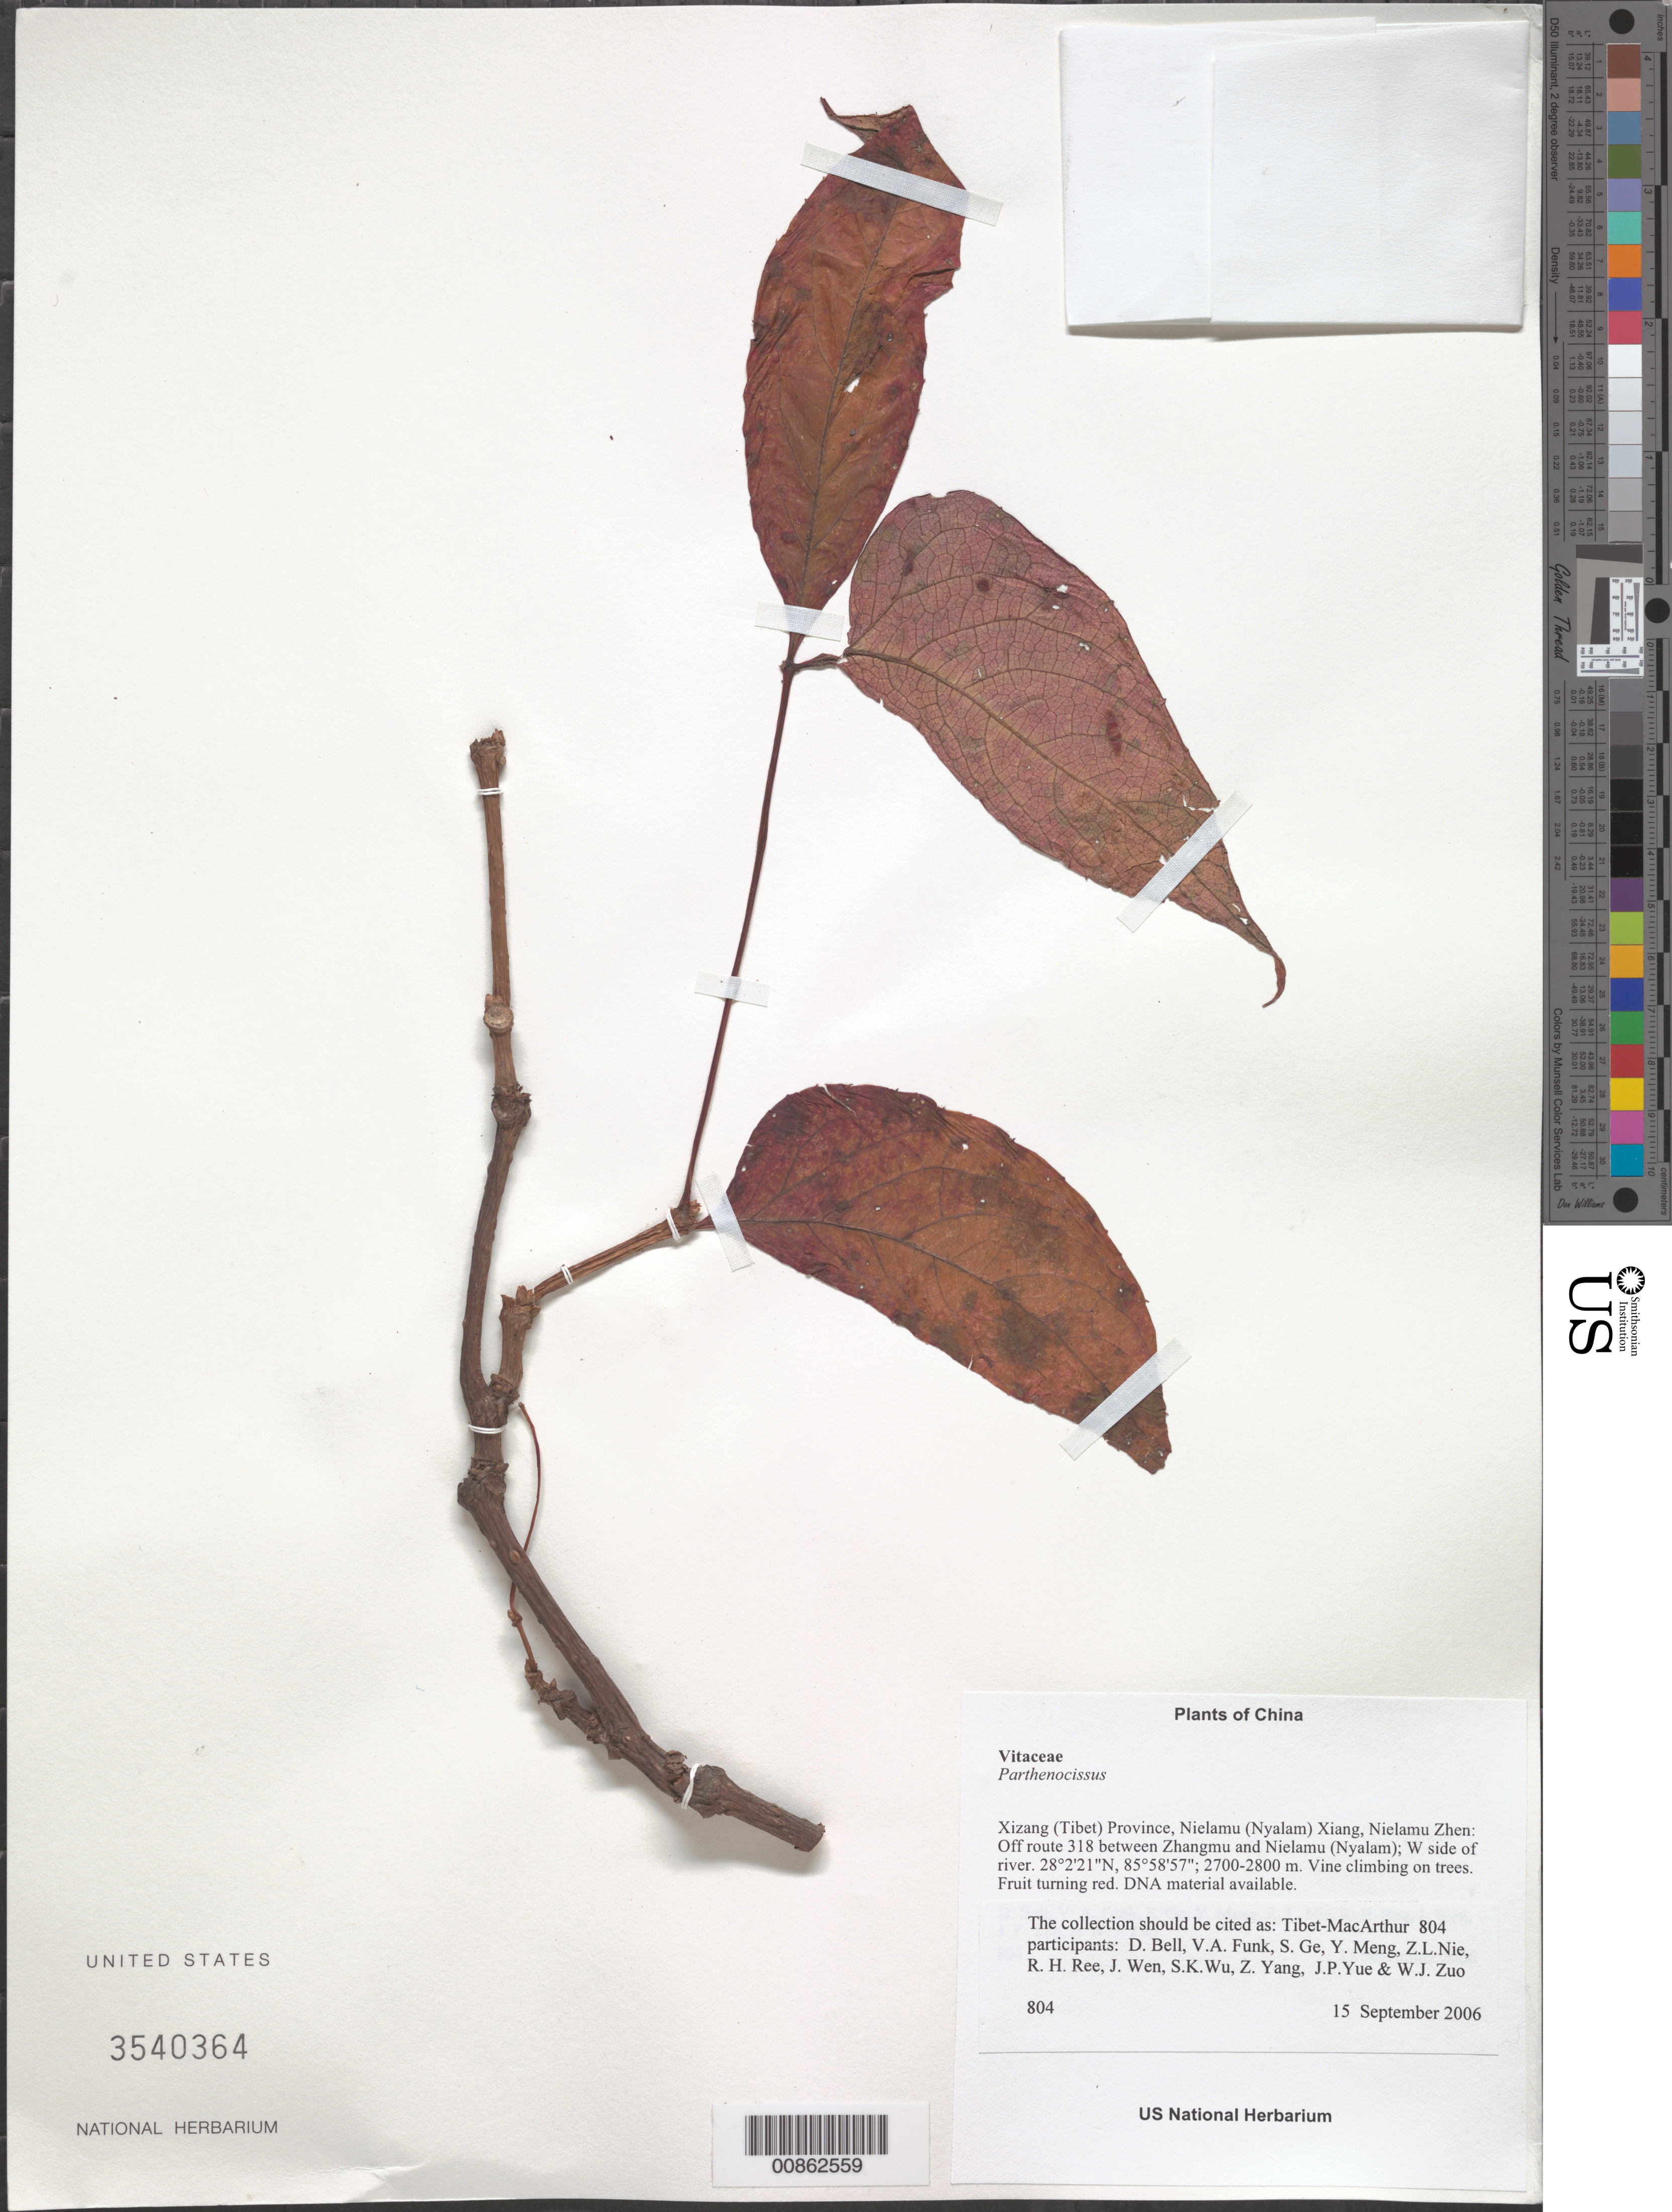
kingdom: Plantae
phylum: Tracheophyta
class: Magnoliopsida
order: Vitales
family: Vitaceae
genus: Parthenocissus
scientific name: Parthenocissus sp.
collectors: Tibet-MacArthur, D. A. Bell, V. Funk, S. Ge, Y. Meng, Z. Nie, R. Ree, J. Wen, J. Yue & W. Zuo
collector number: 804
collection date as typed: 15 Sep 2006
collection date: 2006-09-15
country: China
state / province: Xizang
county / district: Nielamu (Nyalam) Xian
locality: Nielamu Zhen. Off route 318 between Zhangmu and Nielamu (Nyalam); W side of river.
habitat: Steep slope with scattered broadleaved and coniferous trees (including Abies georgiana) and shrubs; disturbed active logging area.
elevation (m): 2700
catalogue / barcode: US 3540364